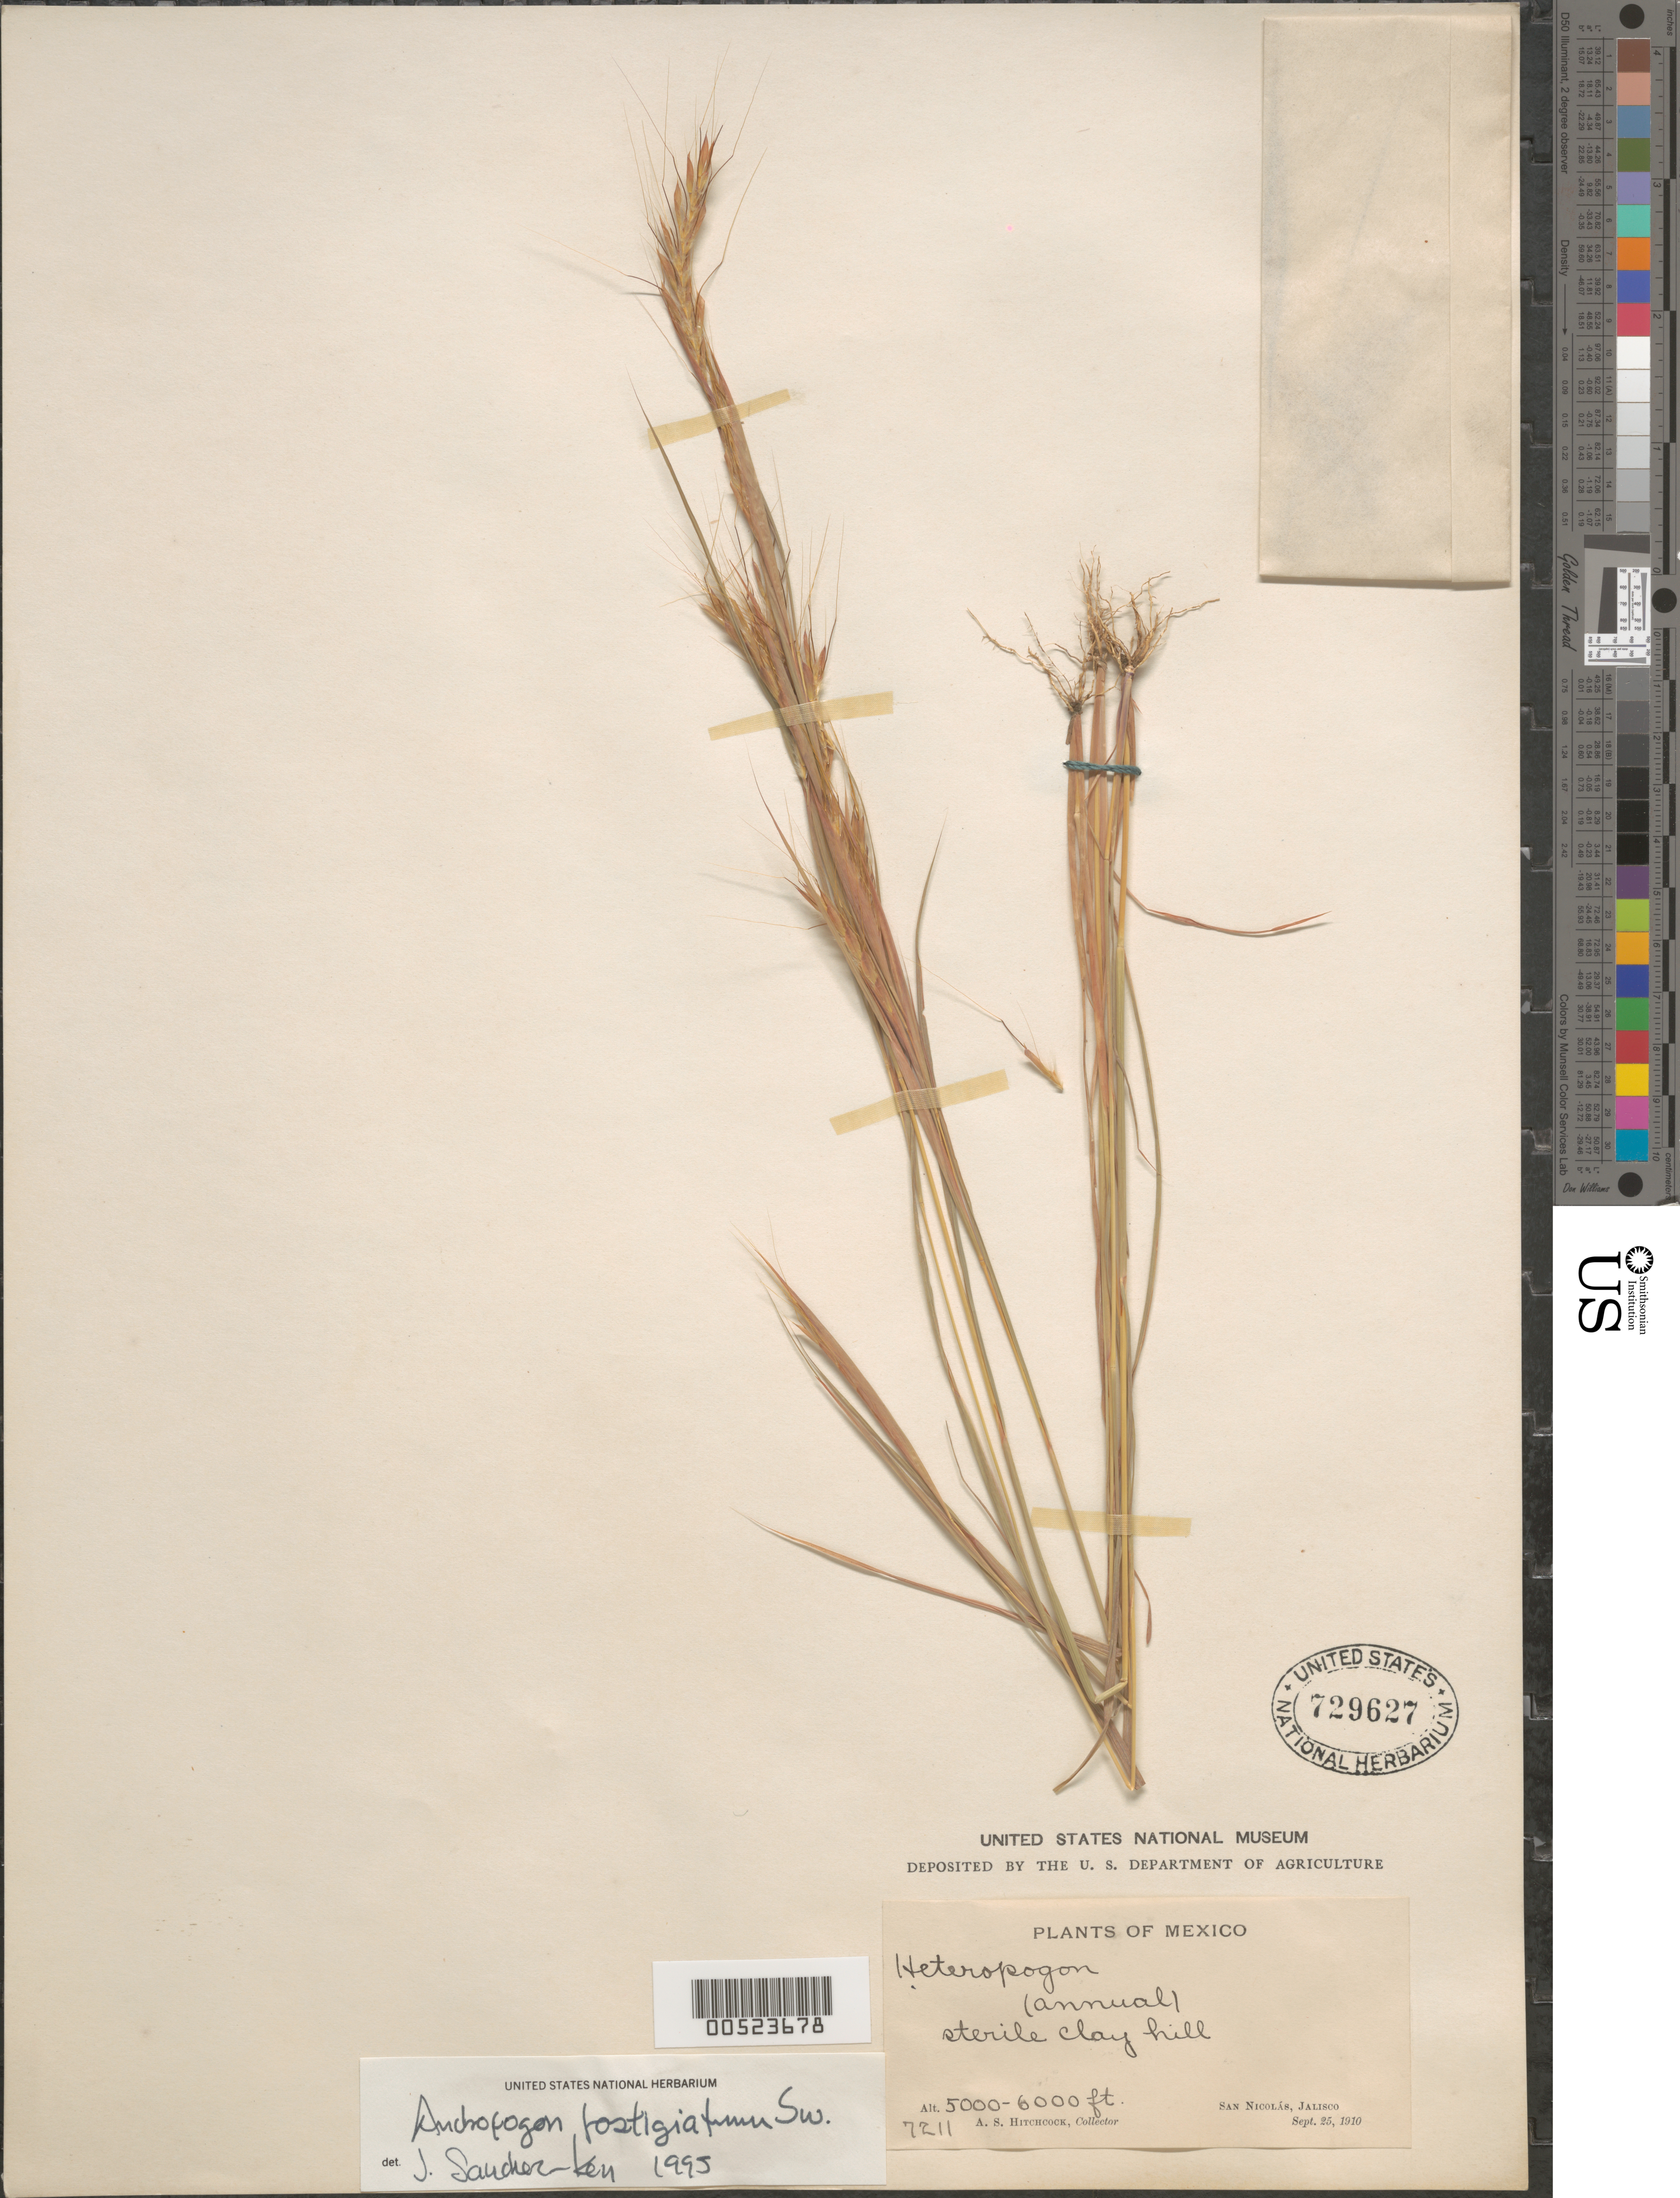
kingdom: Plantae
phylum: Tracheophyta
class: Liliopsida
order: Poales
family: Poaceae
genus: Andropogon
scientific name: Andropogon fastigiatus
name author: Sw.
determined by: Sánchez-Ken, J. G.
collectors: A. S. Hitchcock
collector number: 7211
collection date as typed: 25 Sep 1910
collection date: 1910-09-25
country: Mexico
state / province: Jalisco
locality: San Nicolás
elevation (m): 1524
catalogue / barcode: US 729627